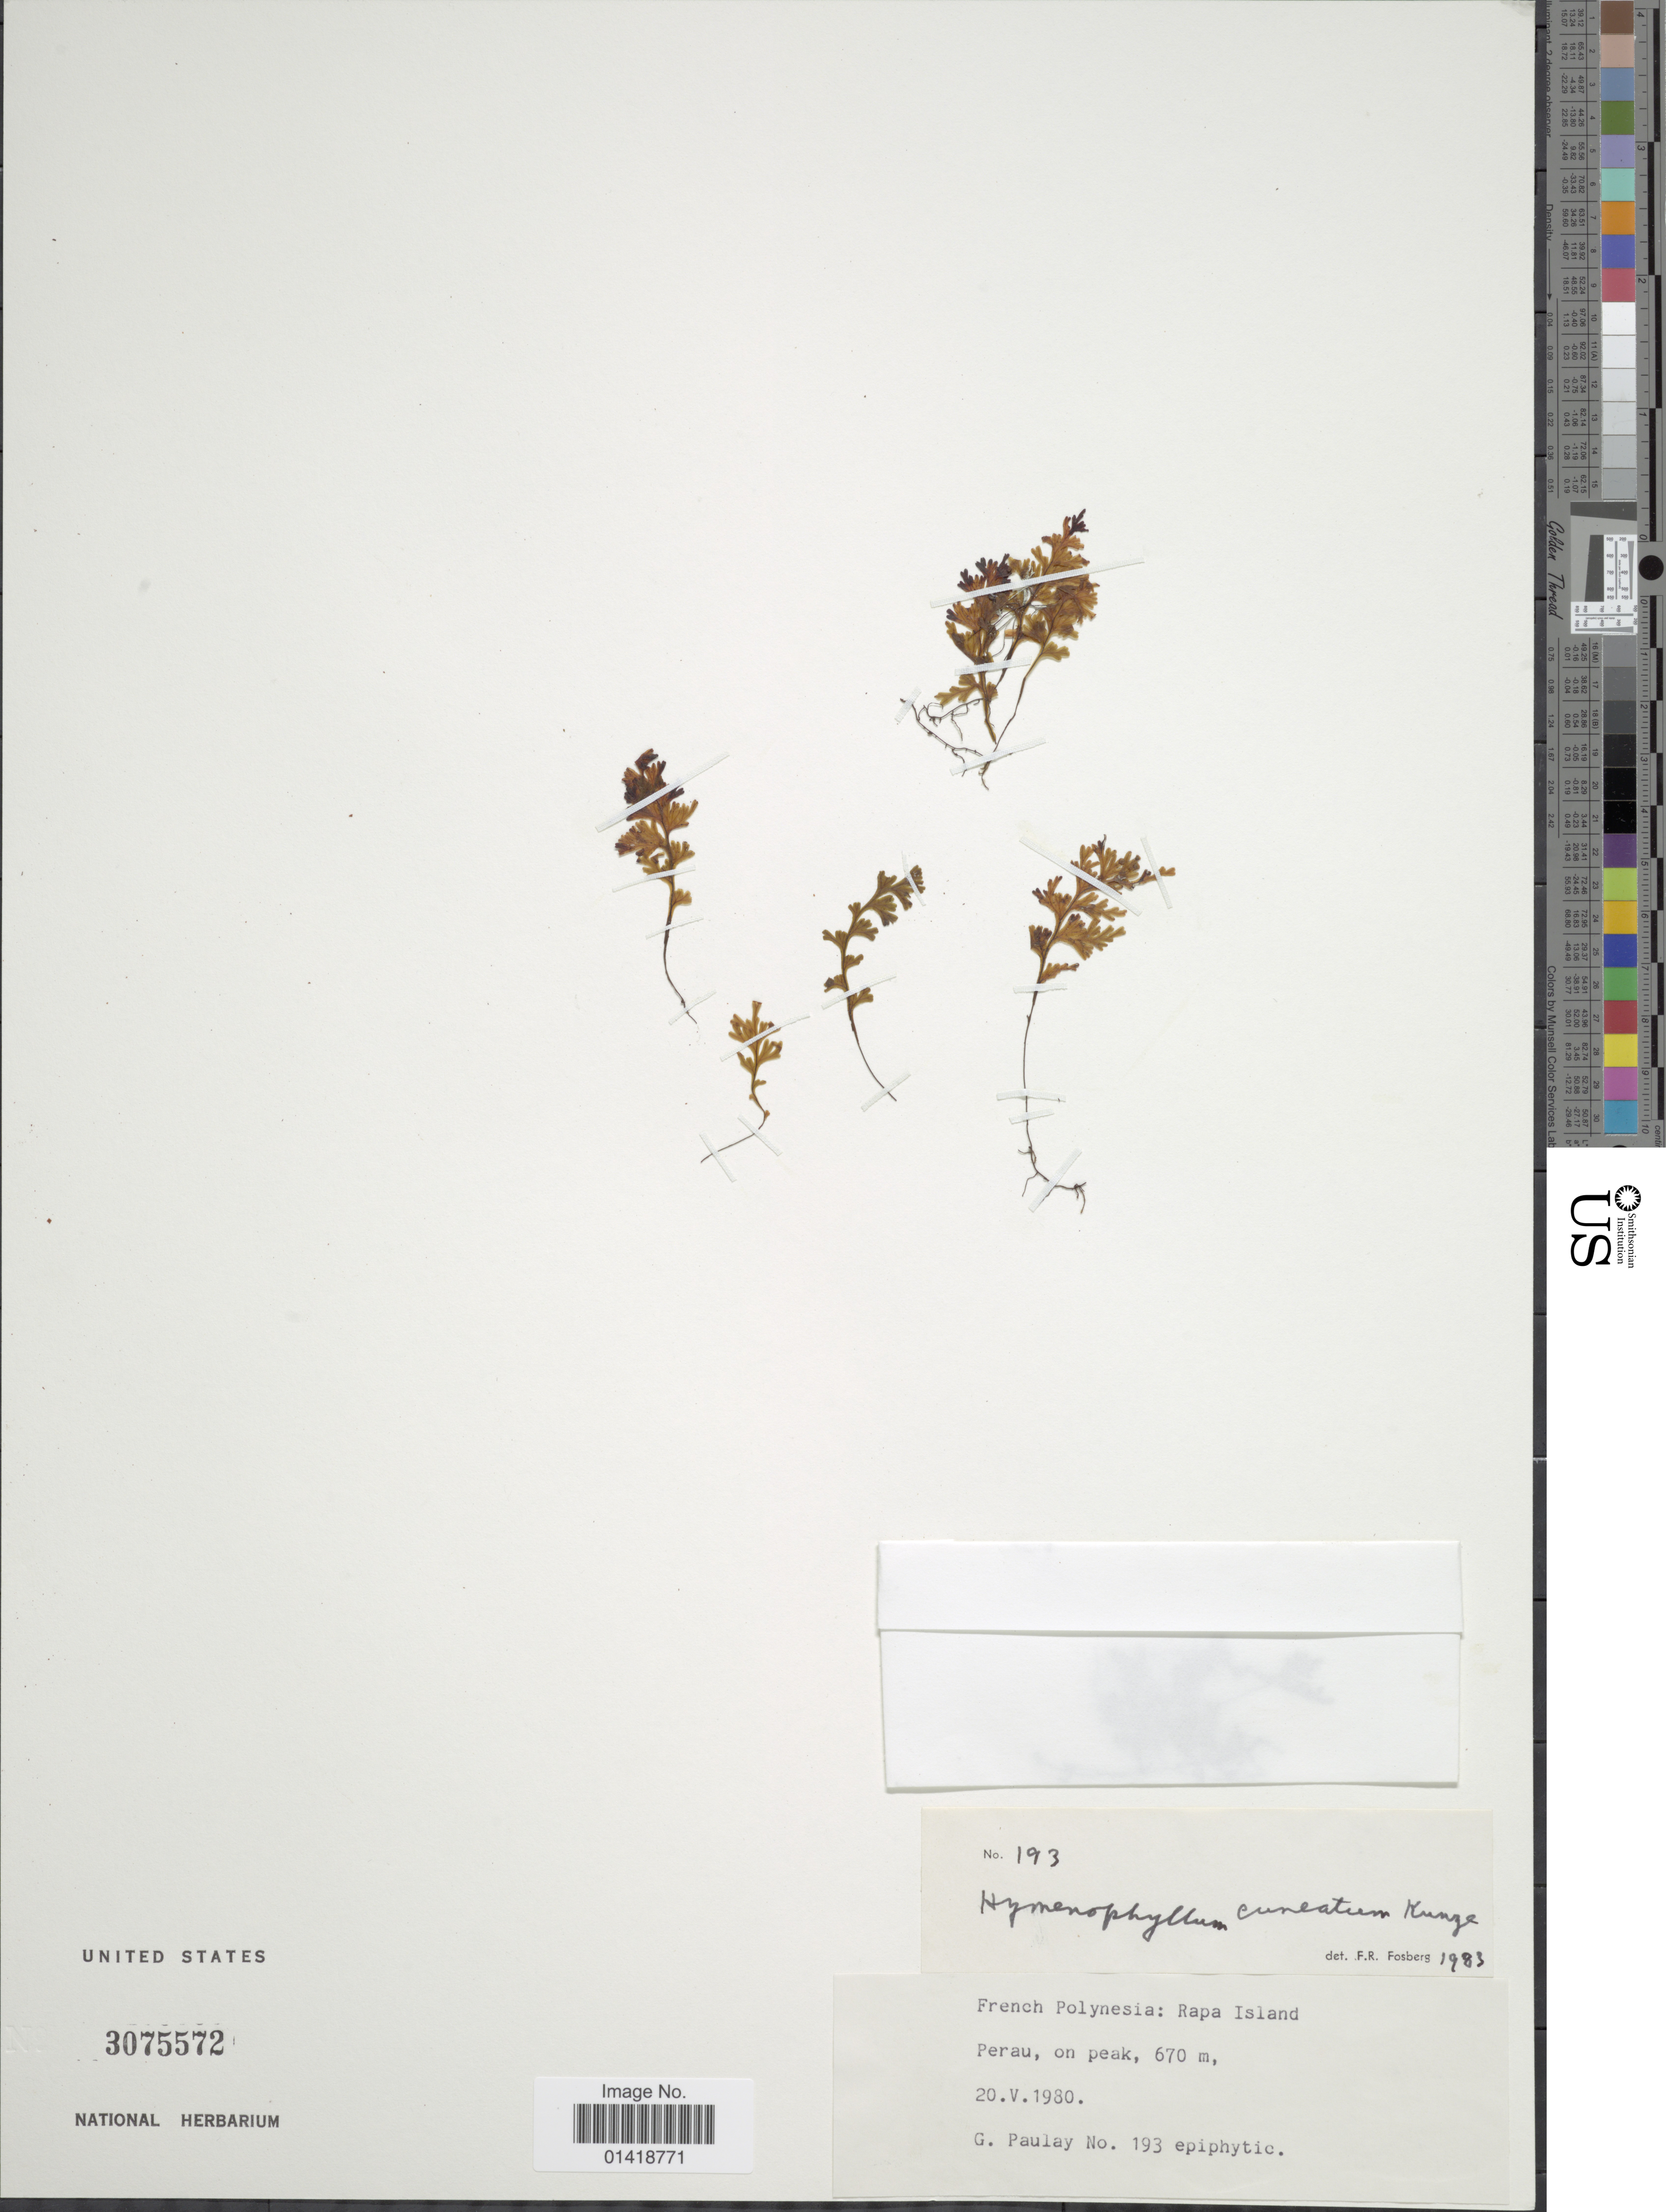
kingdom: Plantae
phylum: Tracheophyta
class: Polypodiopsida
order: Hymenophyllales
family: Hymenophyllaceae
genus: Hymenophyllum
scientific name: Hymenophyllum cuneatum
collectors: G. Paulay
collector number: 193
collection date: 1980-05-20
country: French Polynesia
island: Rapa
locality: French Polynesia: Rapa Island. Perau, on Peak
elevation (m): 670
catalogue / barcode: US 3075572